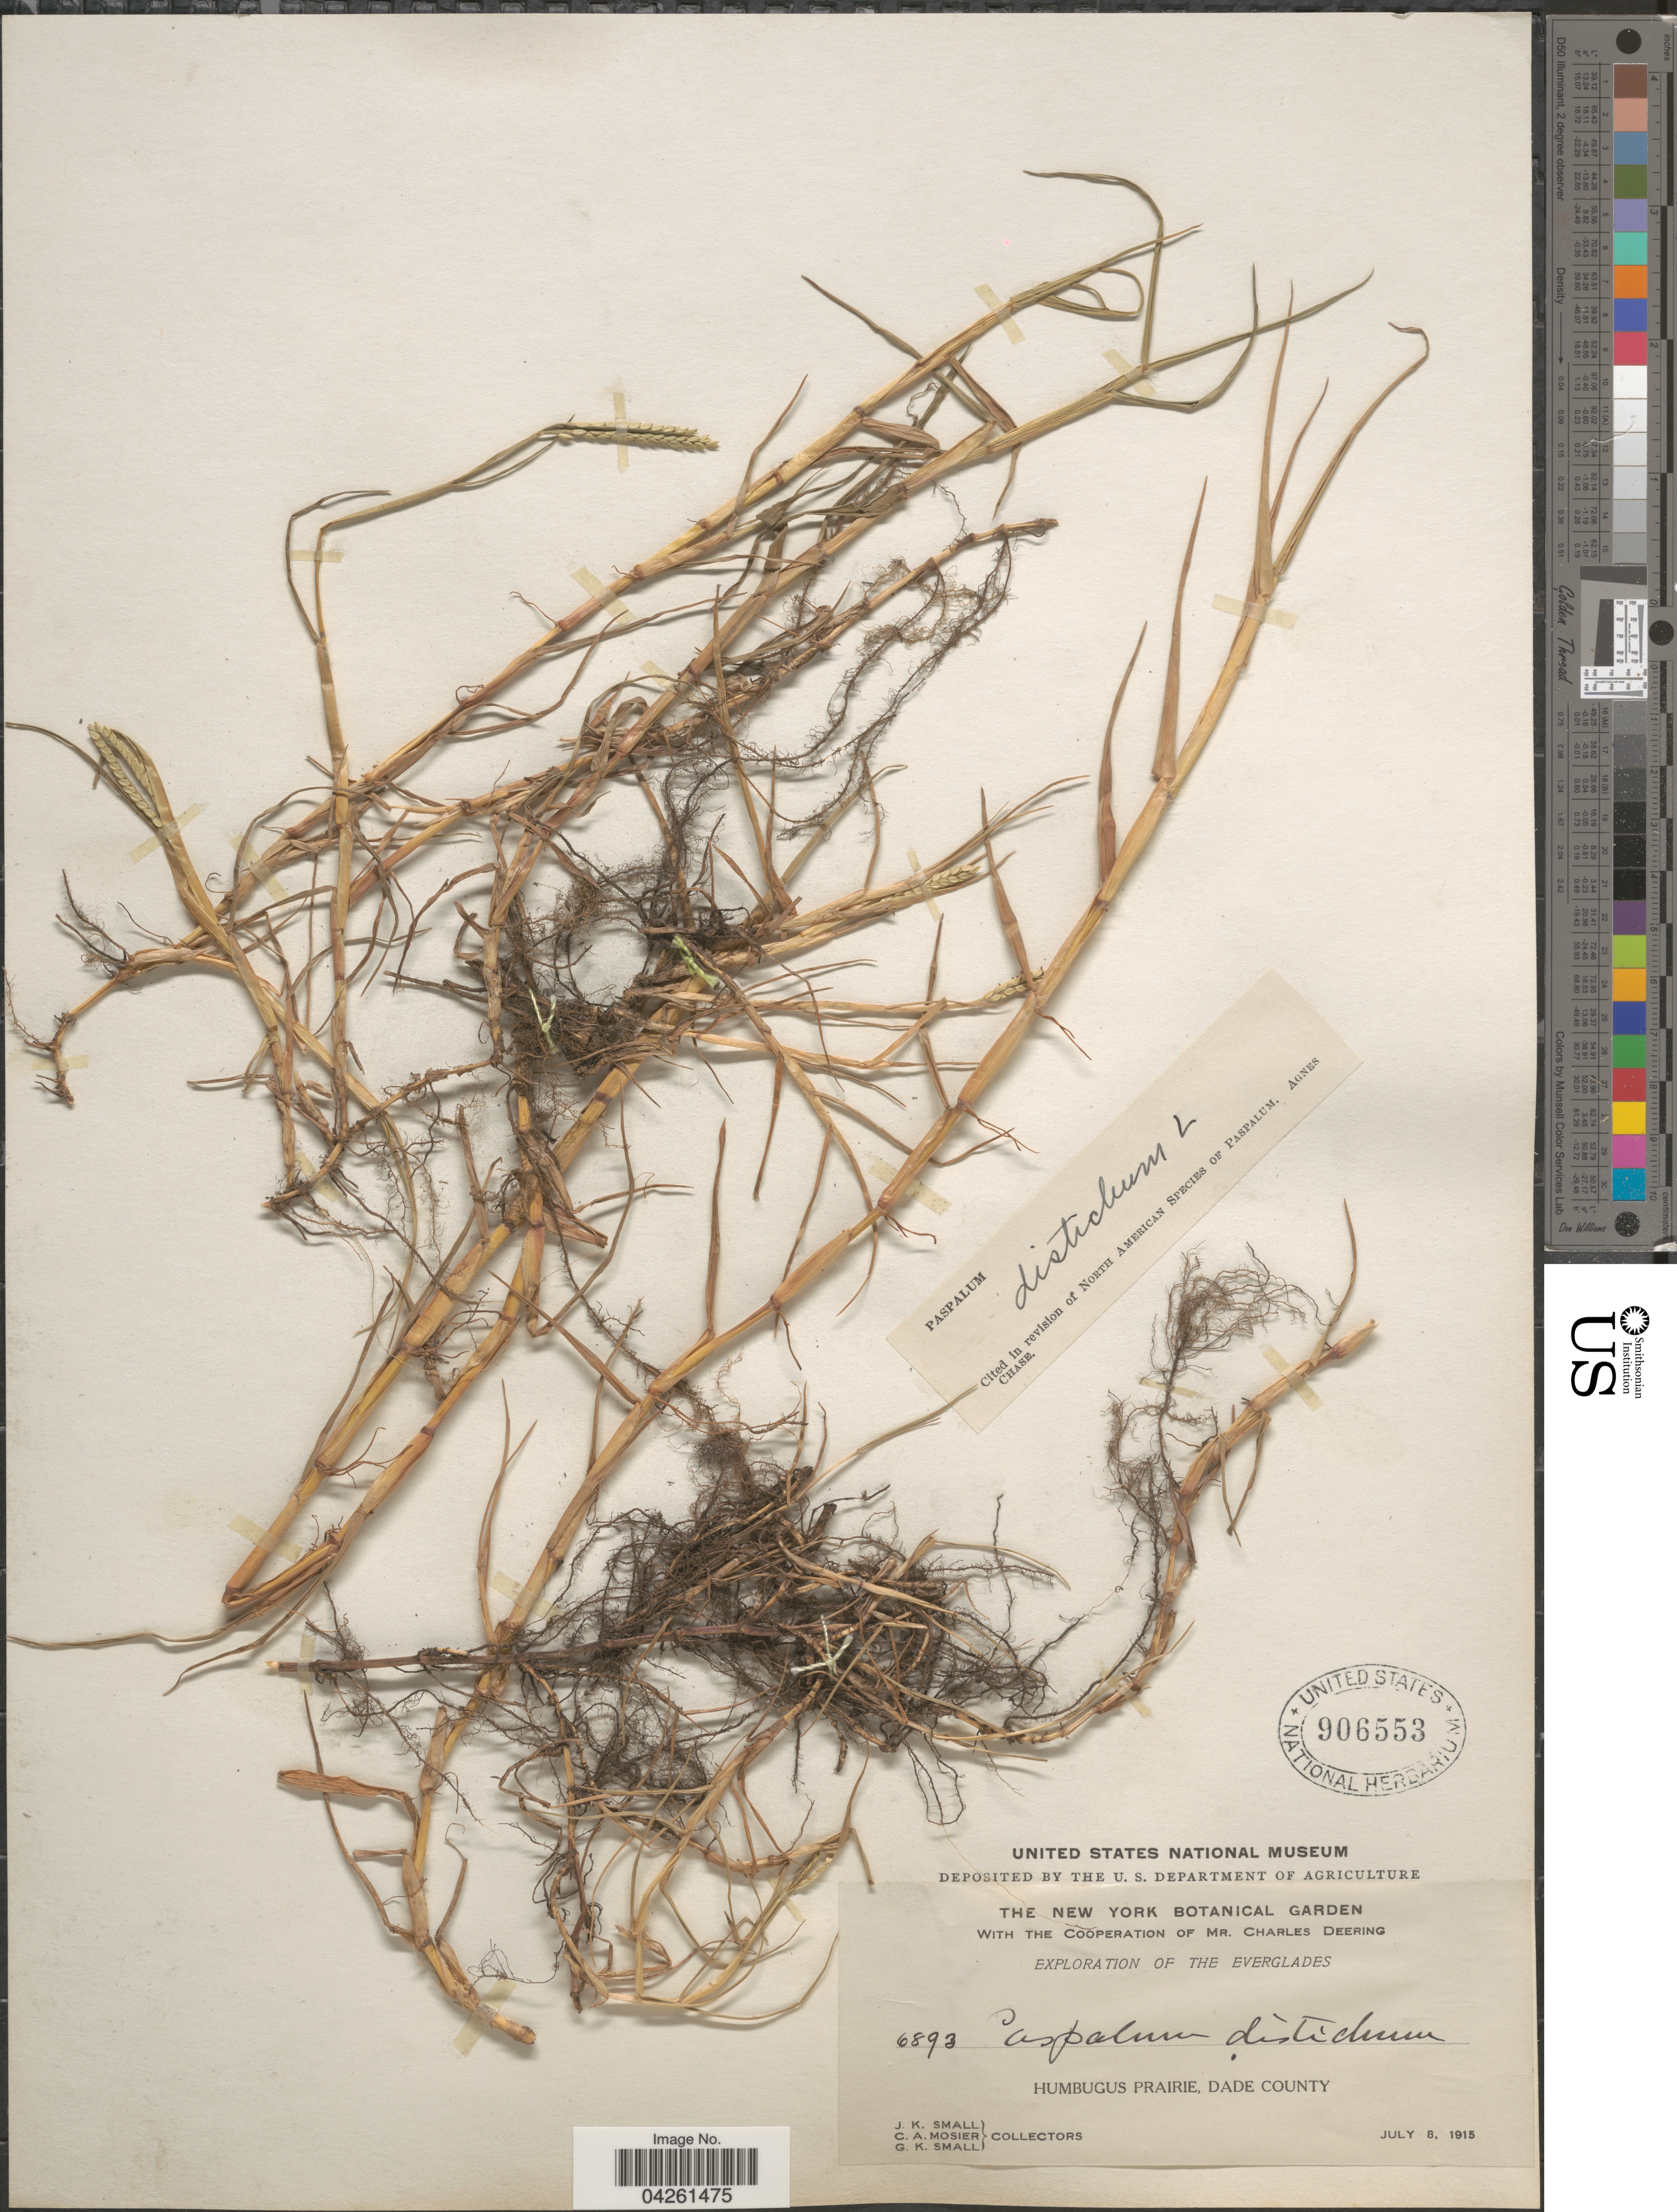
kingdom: Plantae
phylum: Tracheophyta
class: Liliopsida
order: Poales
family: Poaceae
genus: Paspalum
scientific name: Paspalum distichum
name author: L.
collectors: J. K. Small, C. A. Mosier & G. K. Small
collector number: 6893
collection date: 1915-07-08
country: United States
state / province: New York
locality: Exploration of the Everglades. Humbugus Prairie, Dade County.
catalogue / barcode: US 906553